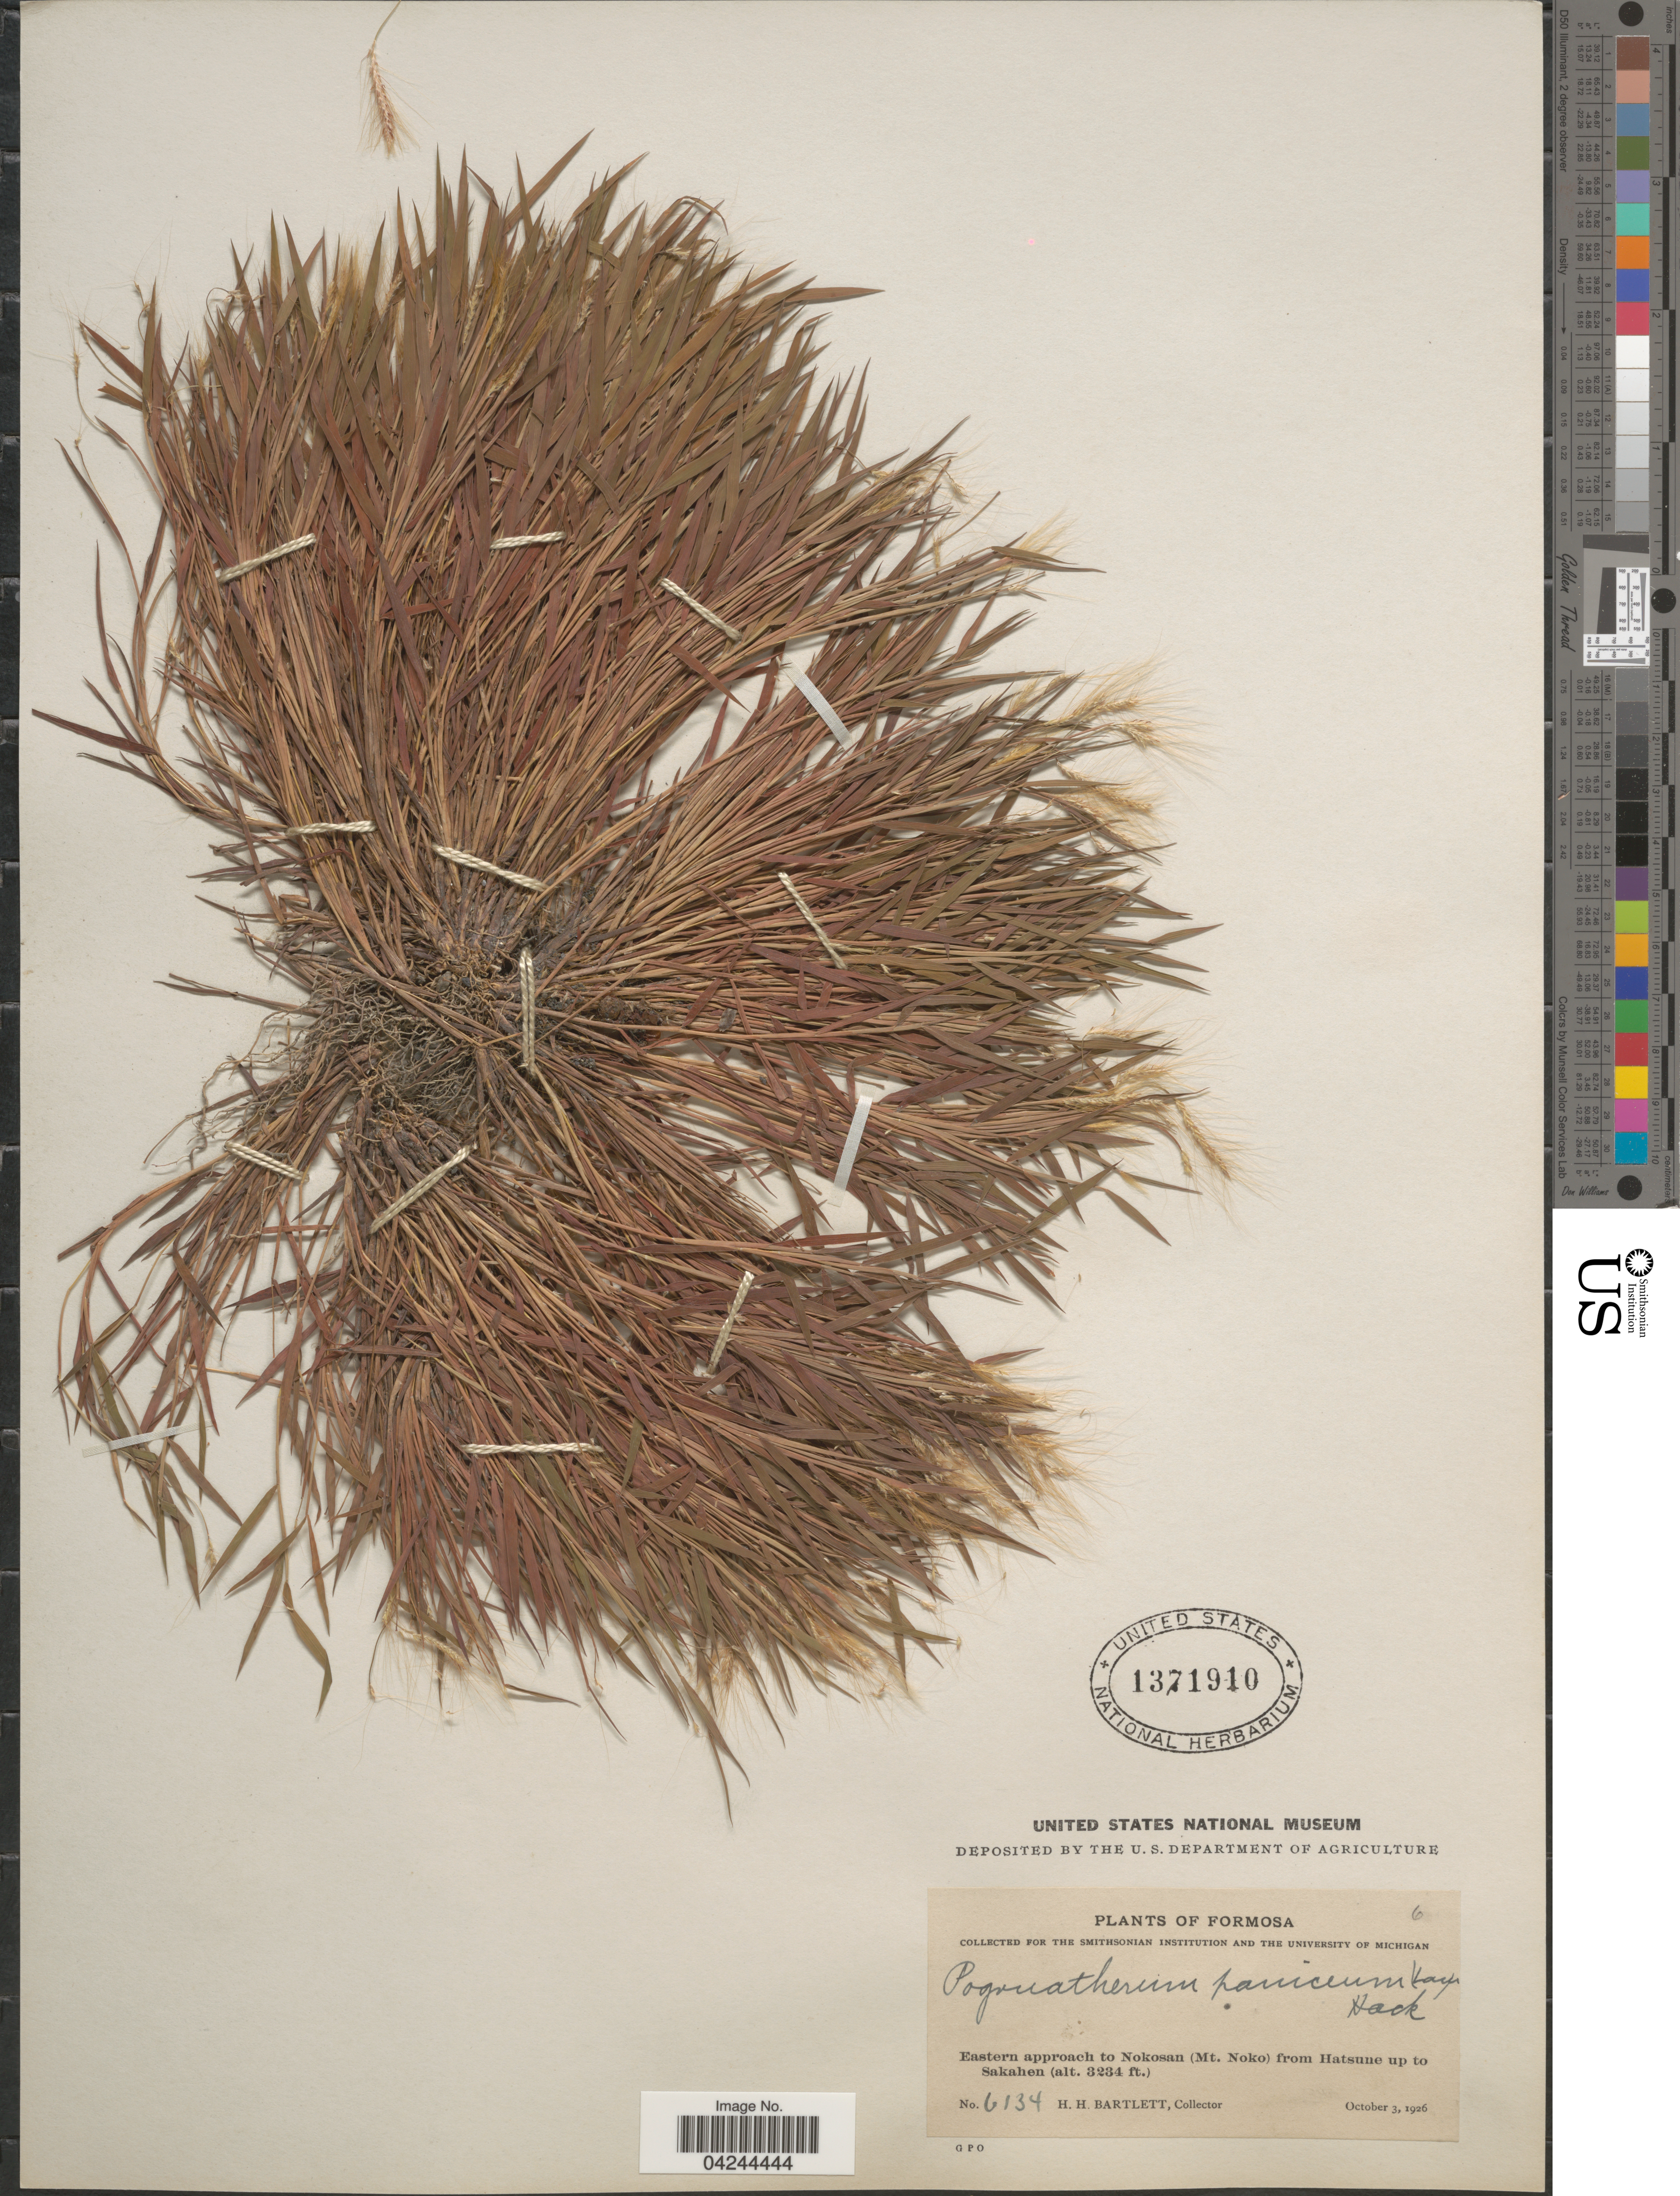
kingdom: Plantae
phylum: Tracheophyta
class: Liliopsida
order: Poales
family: Poaceae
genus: Pogonatherum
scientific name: Pogonatherum crinitum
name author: (Thunb.) Kunth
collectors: H. H. Bartlett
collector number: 6134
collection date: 1926-10-03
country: Taiwan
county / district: Hualien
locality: Eastern approach to Nokosan (Mt. Noko) from Hatsune up to Sakahen.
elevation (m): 986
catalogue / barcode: US 1371910